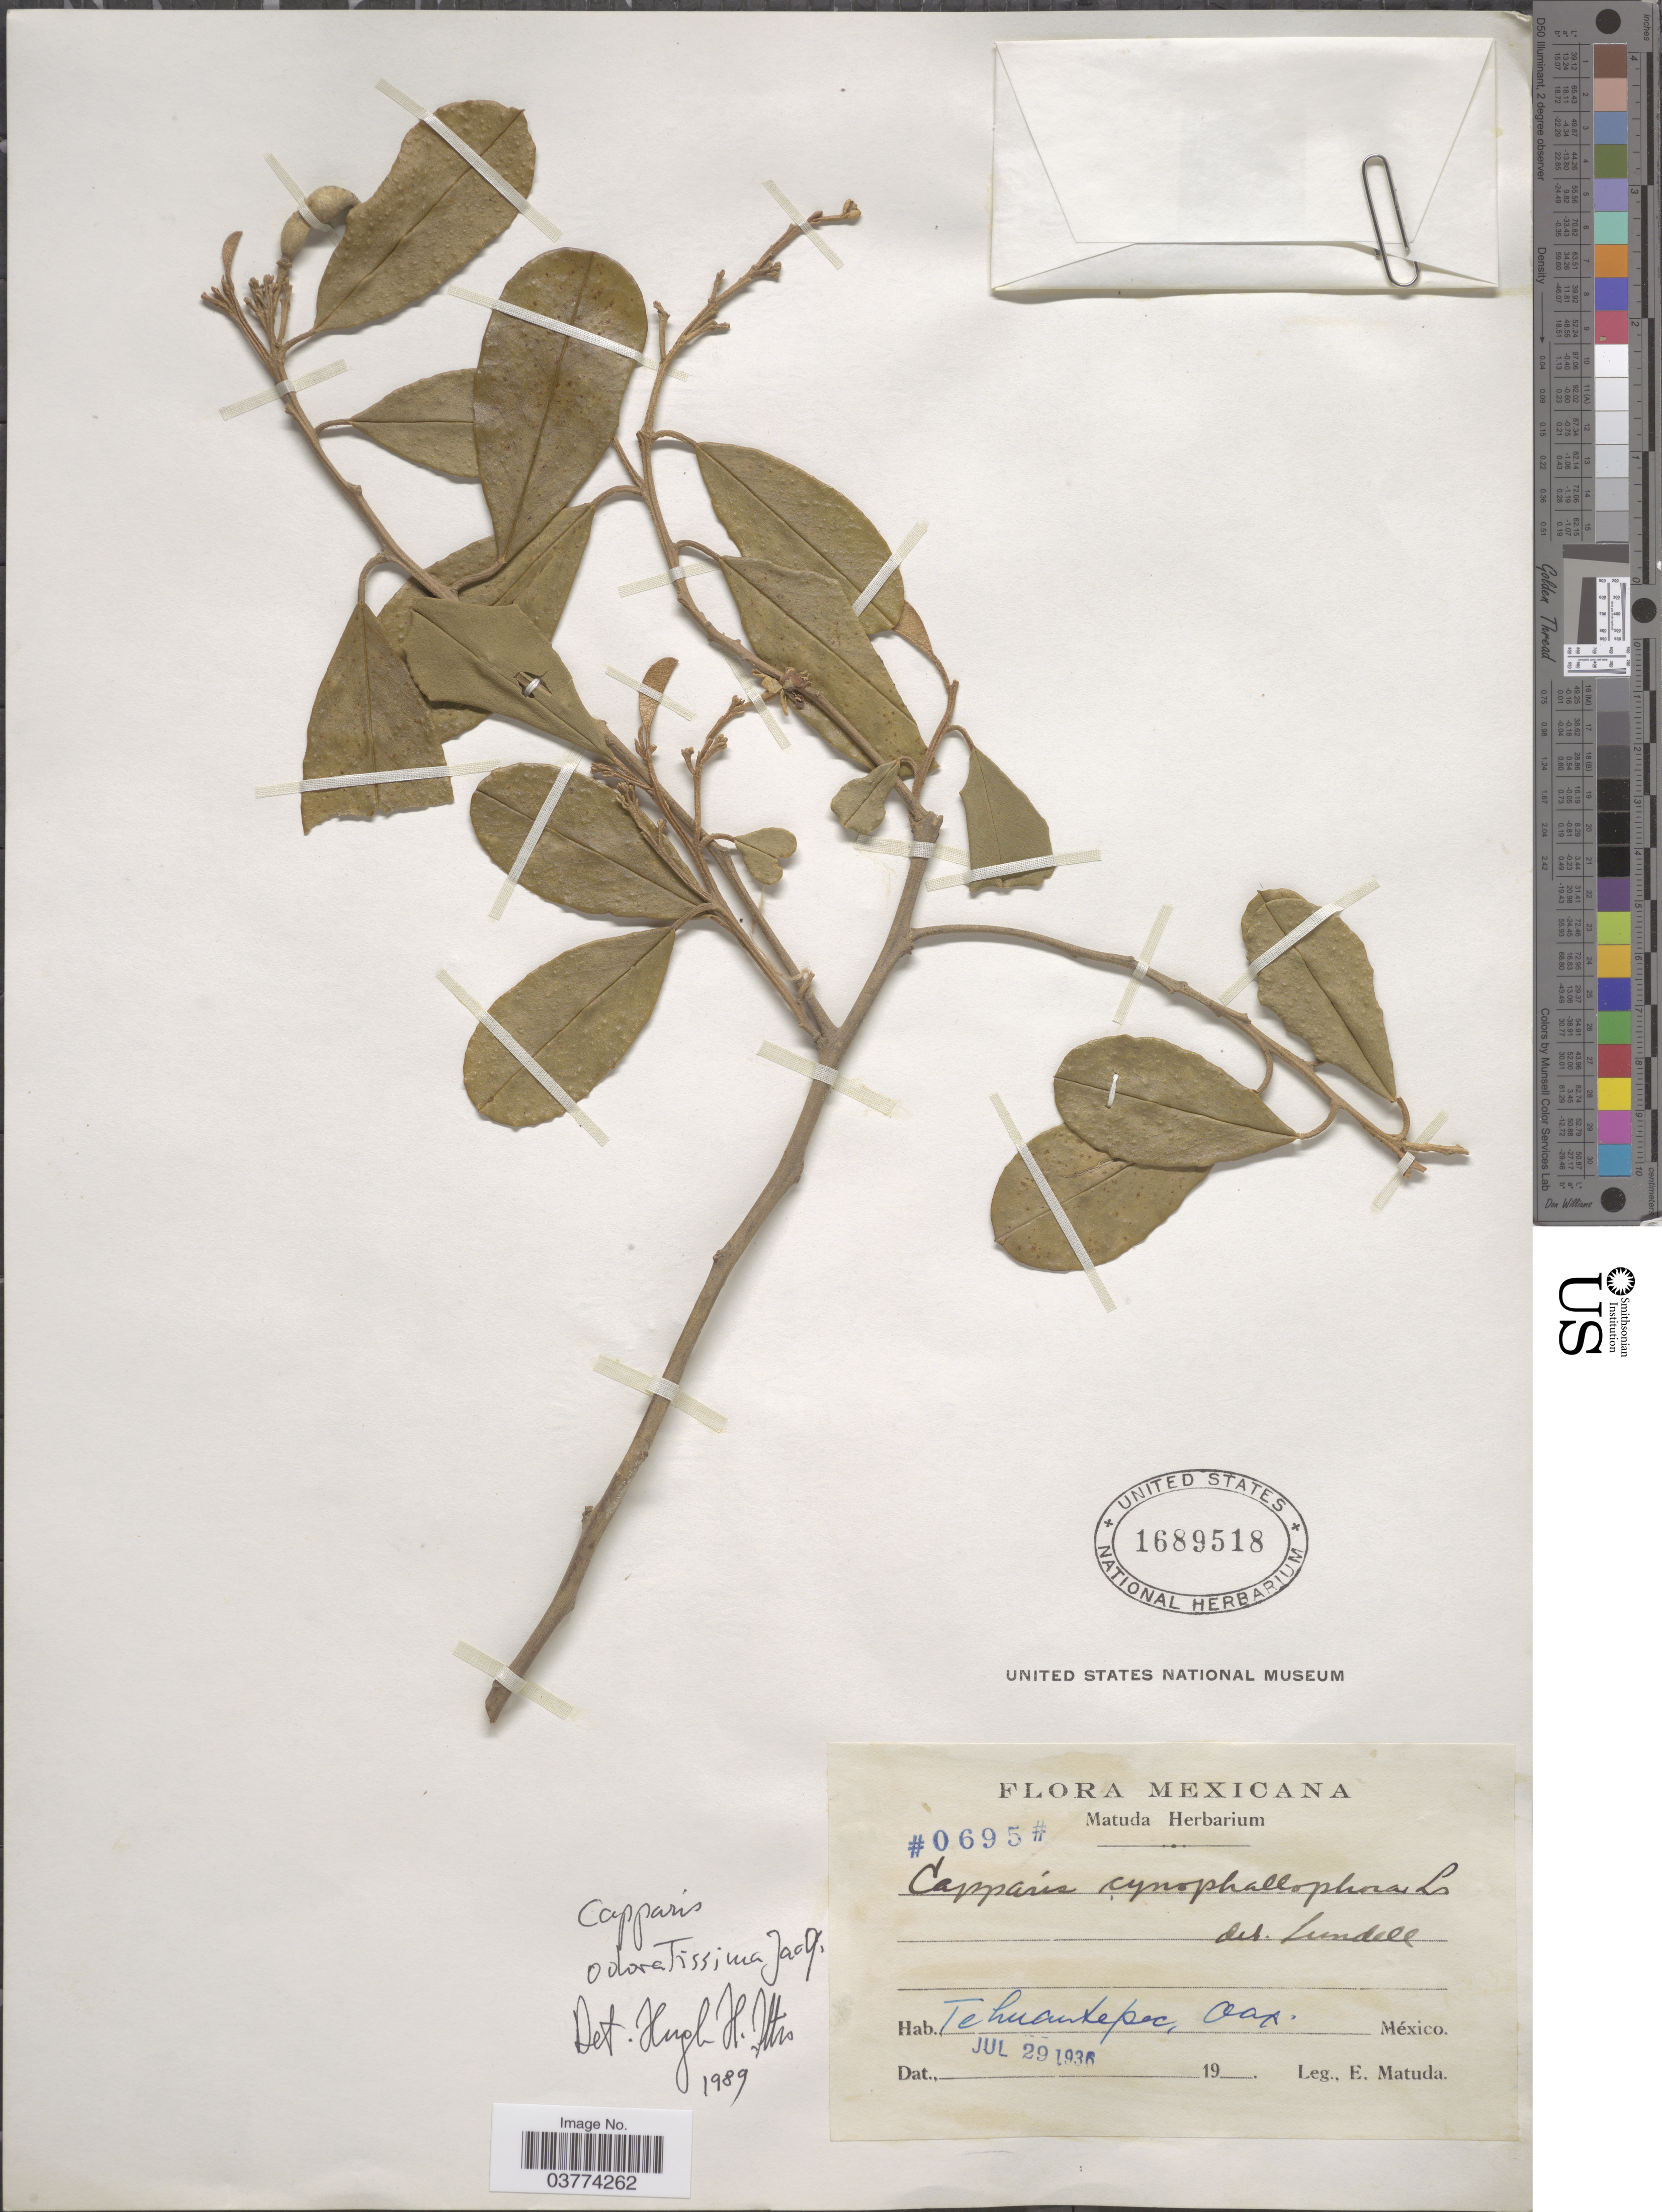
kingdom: Plantae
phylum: Tracheophyta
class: Magnoliopsida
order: Brassicales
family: Capparaceae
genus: Quadrella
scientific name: Quadrella odoratissima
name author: (Jacq.) Hutch.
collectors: E. Matuda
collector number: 0695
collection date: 1936-07-29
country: Mexico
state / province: Oaxaca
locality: Tehuantepec.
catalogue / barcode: US 1689518